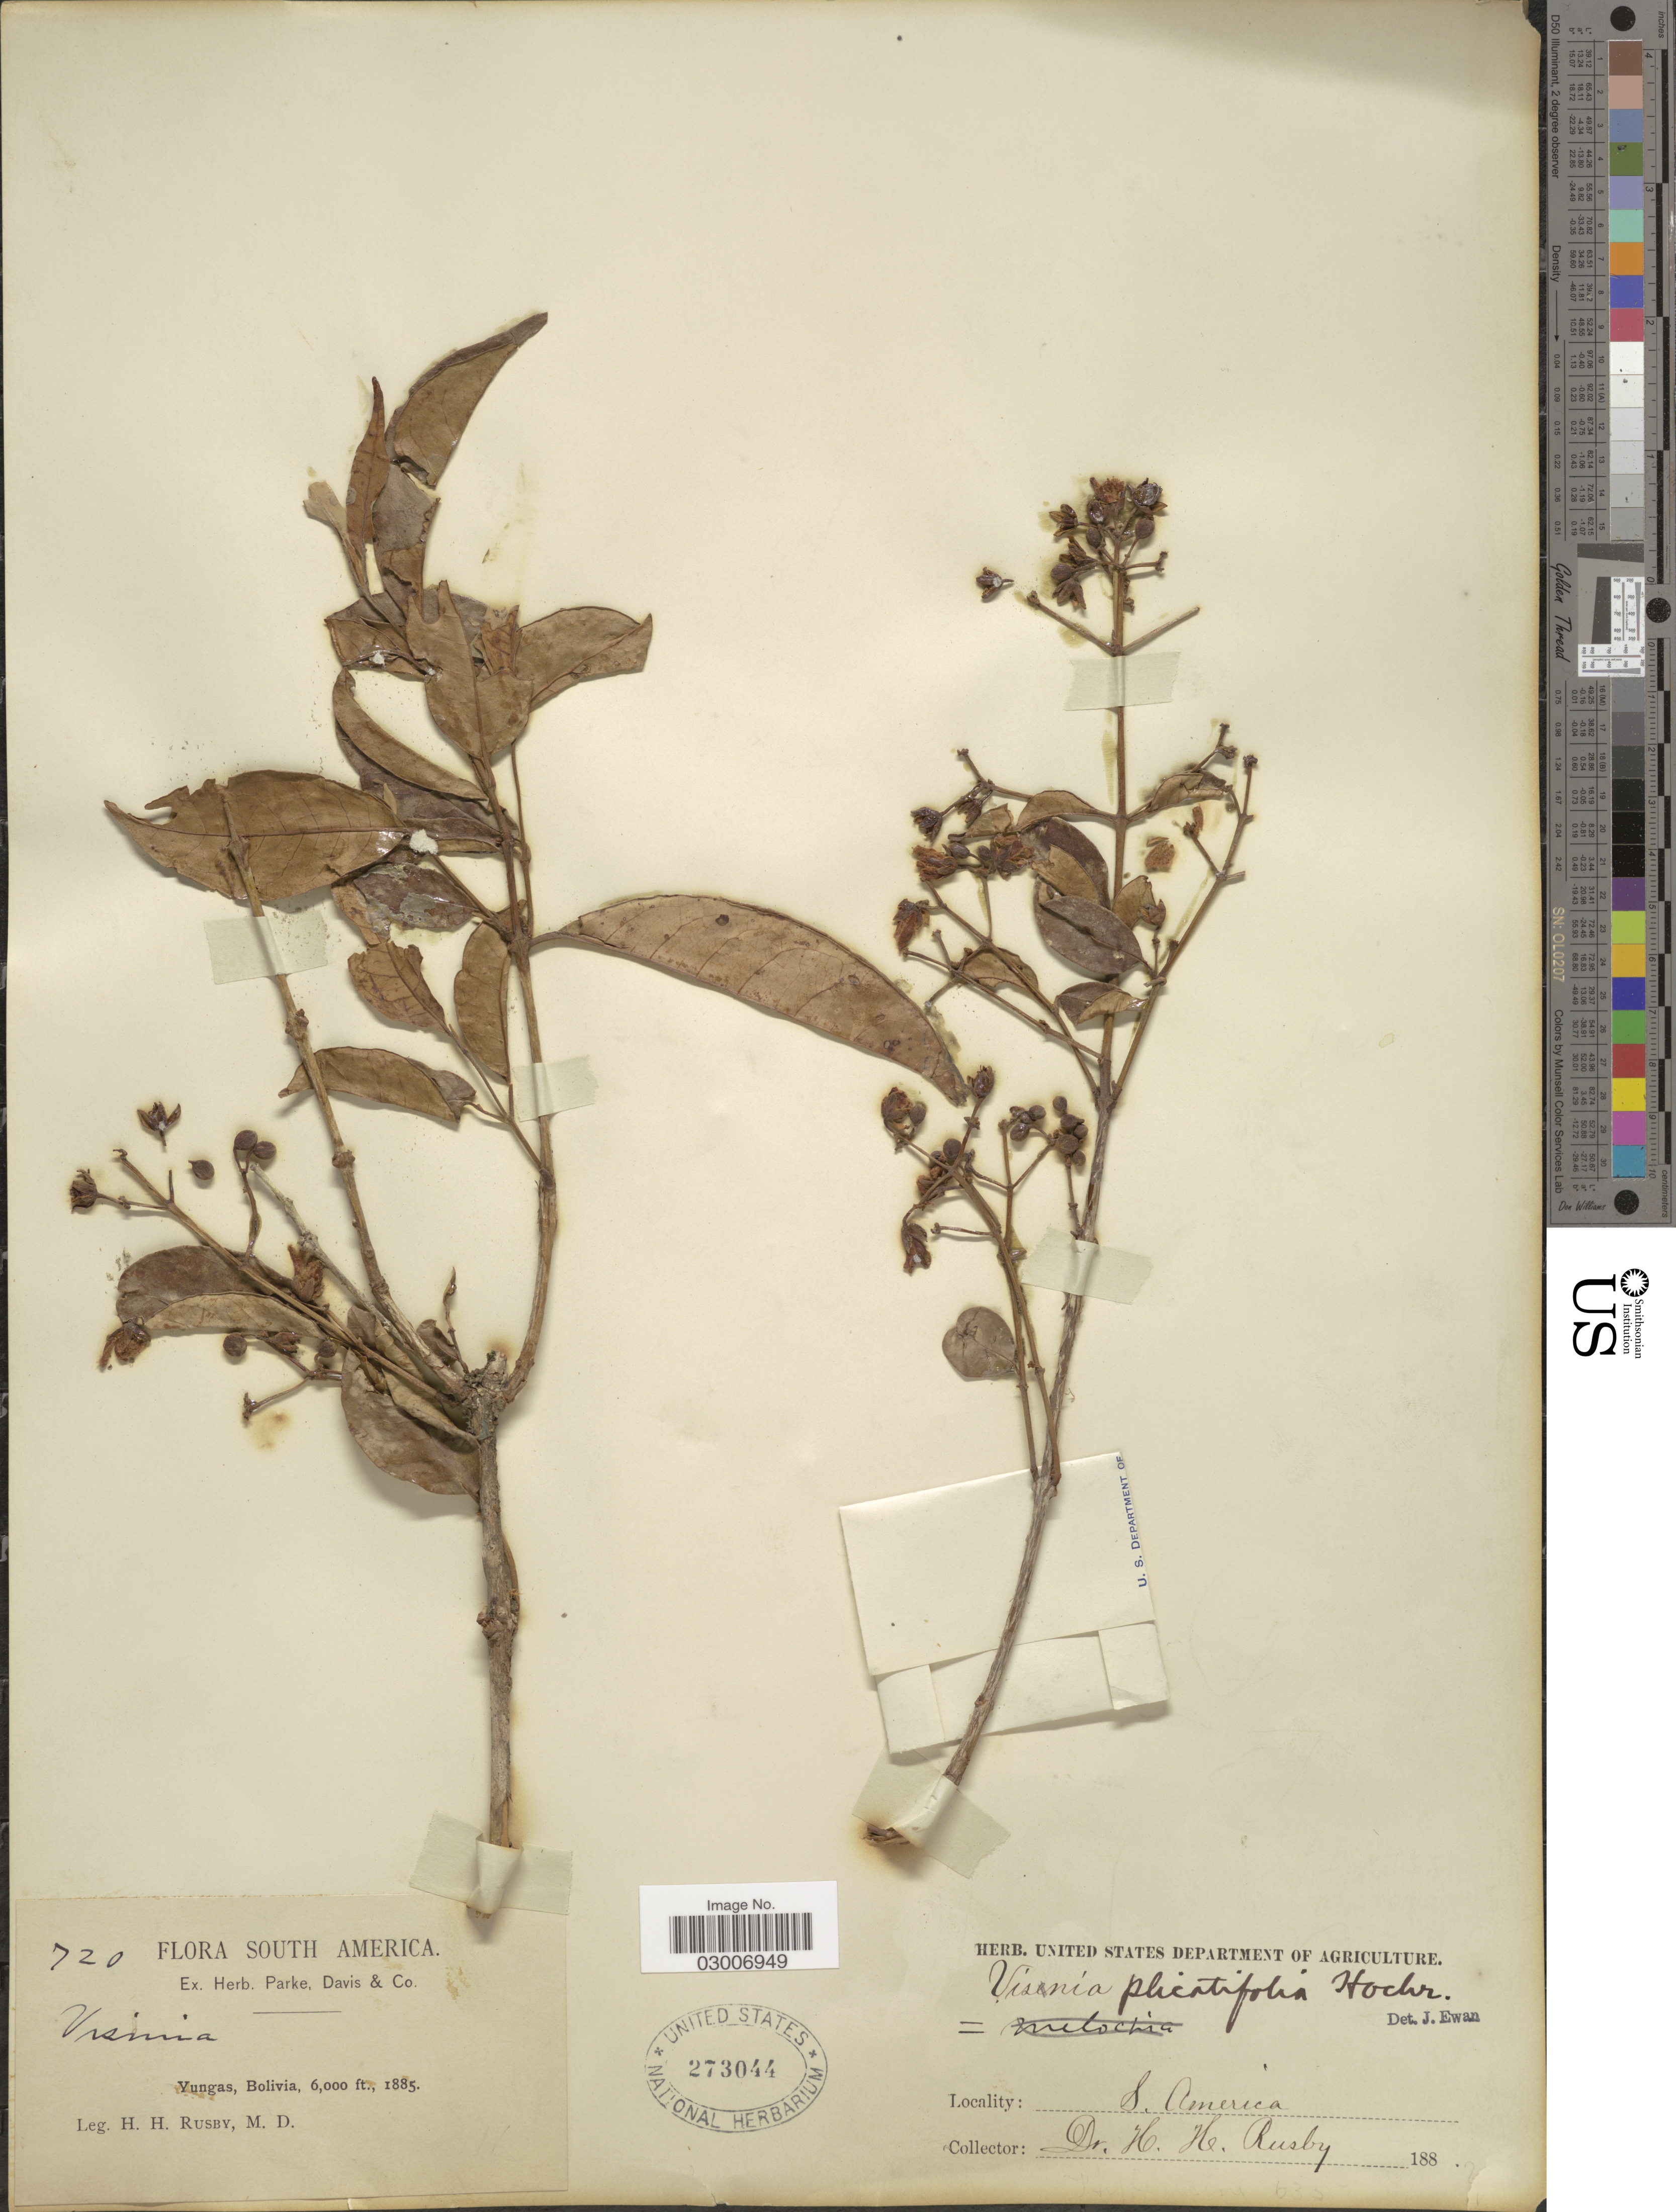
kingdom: Plantae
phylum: Tracheophyta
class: Magnoliopsida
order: Malpighiales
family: Hypericaceae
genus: Vismia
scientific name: Vismia plicatifolia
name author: Hochr.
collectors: H. H. Rusby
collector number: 720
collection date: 1885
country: Bolivia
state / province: La Paz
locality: Yungas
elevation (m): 1829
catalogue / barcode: US 273044